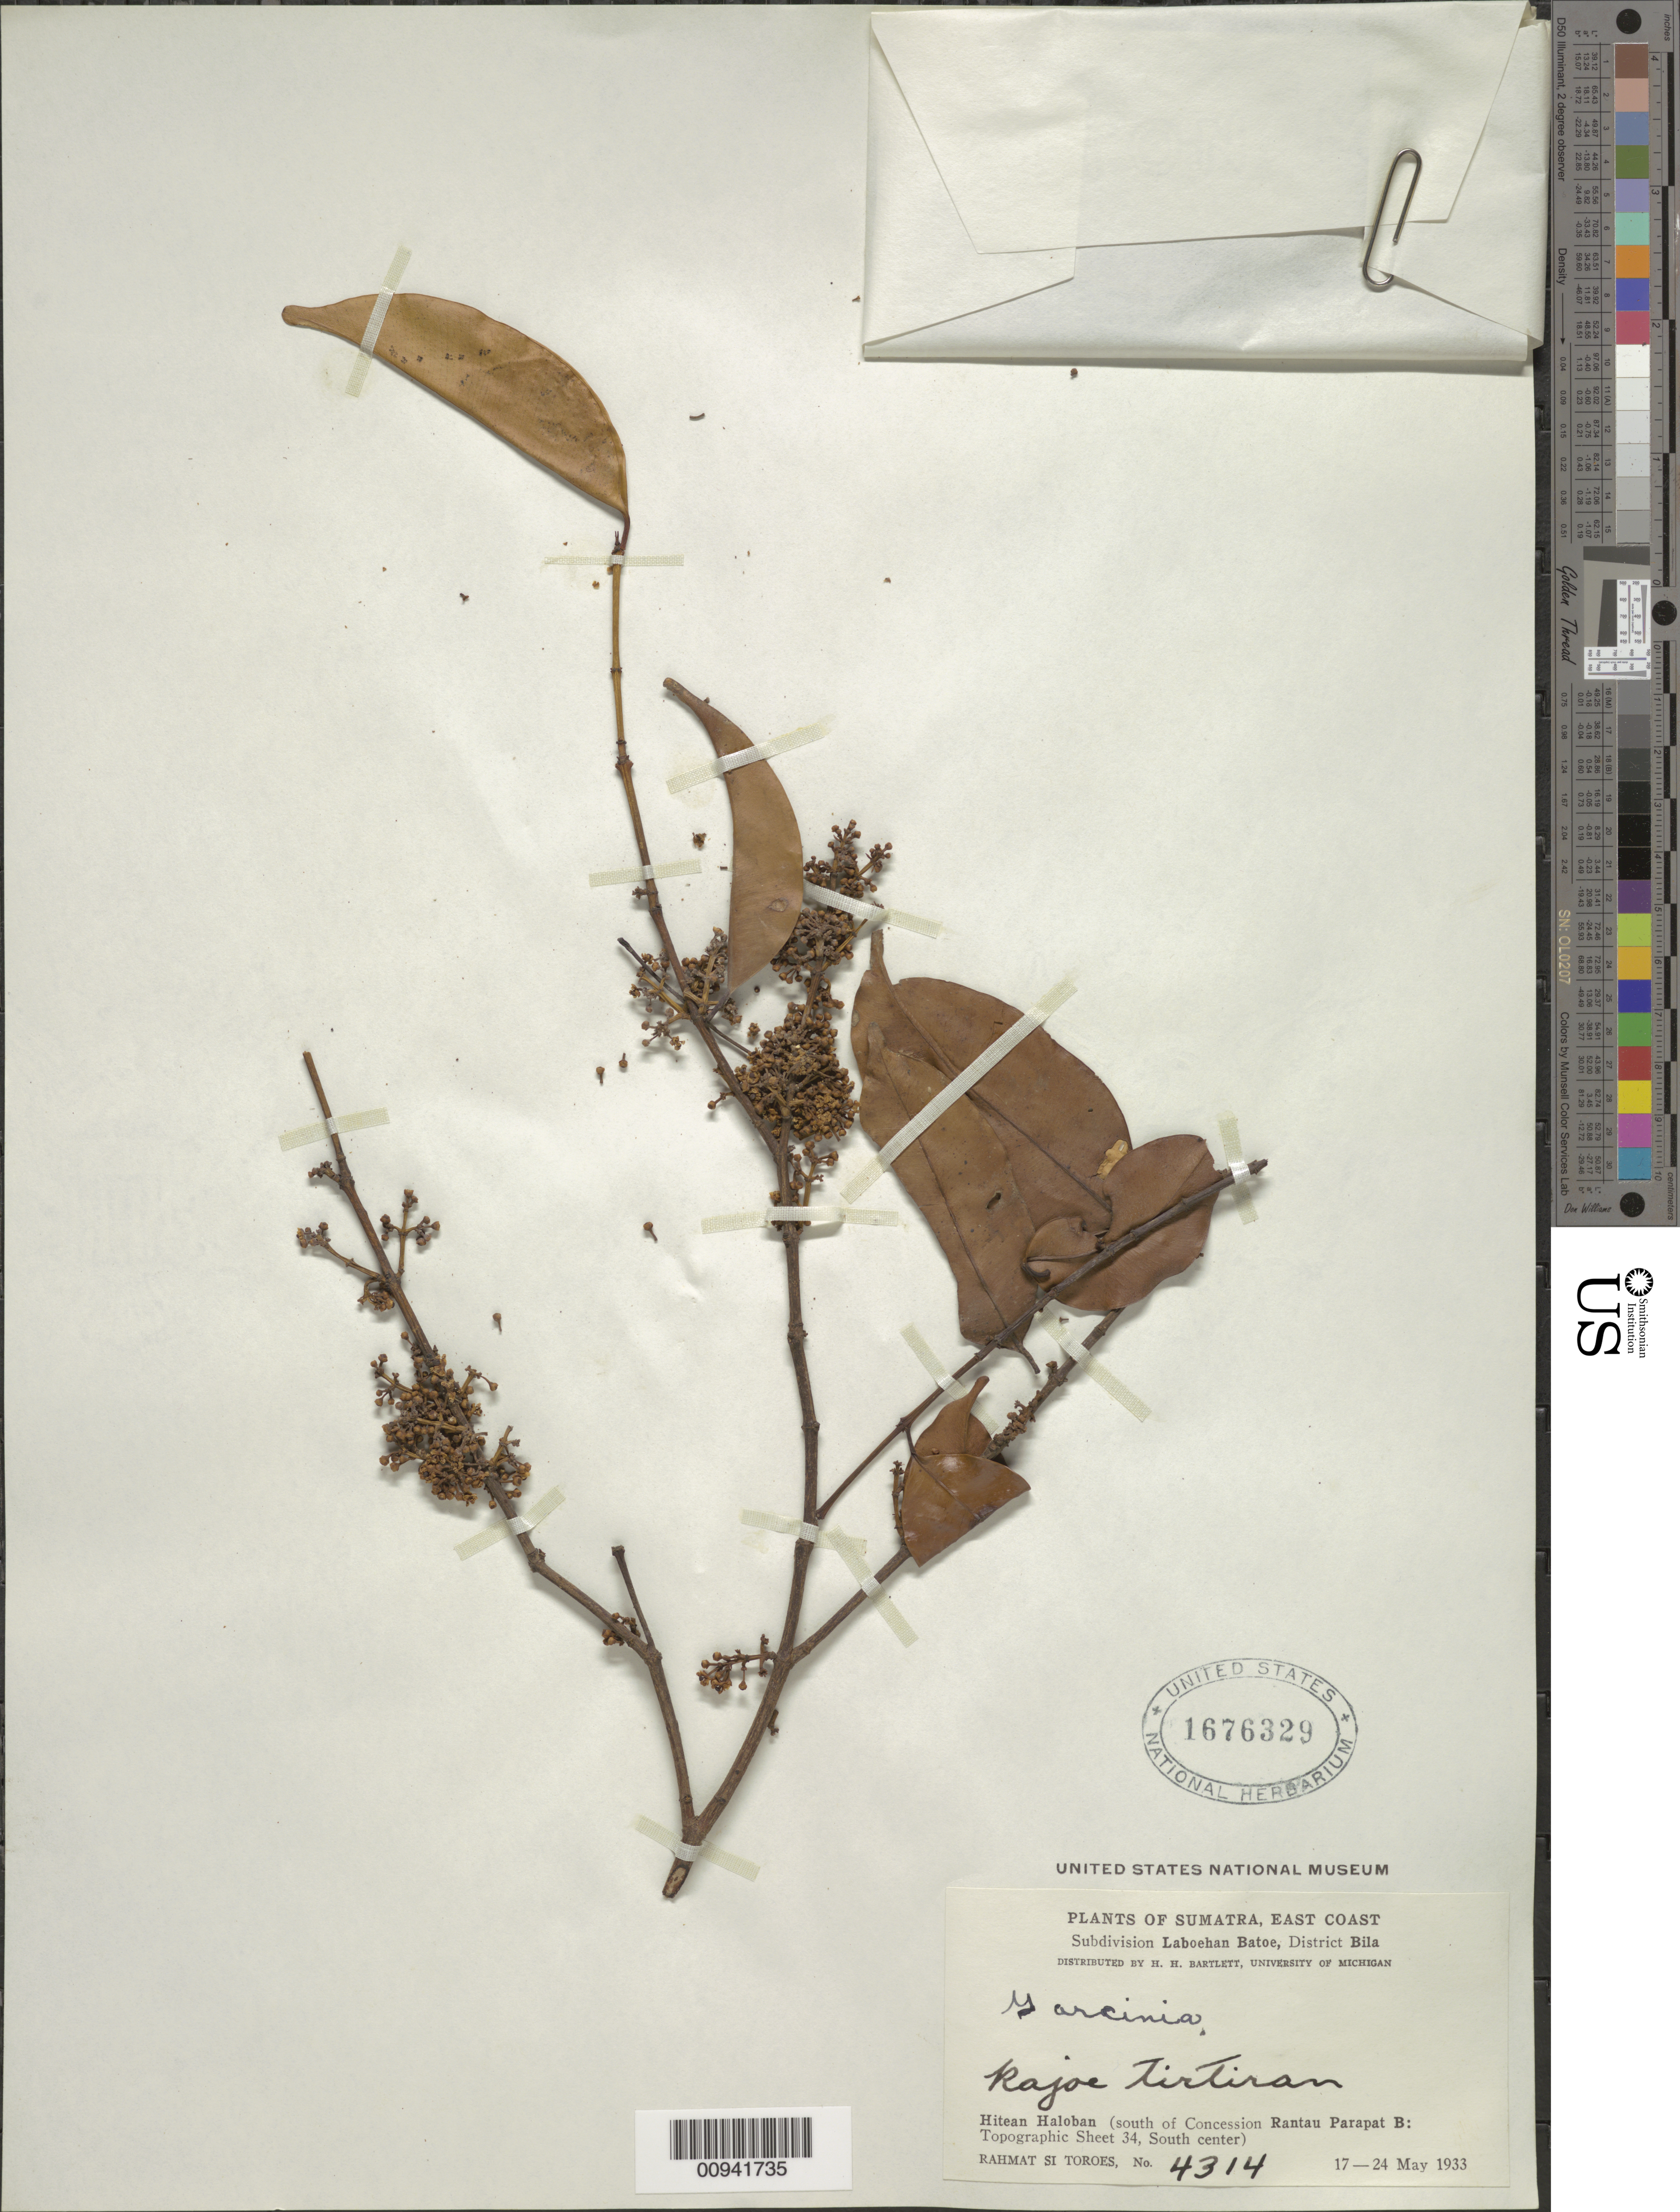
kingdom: Plantae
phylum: Tracheophyta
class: Magnoliopsida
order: Malpighiales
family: Clusiaceae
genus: Garcinia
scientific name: Garcinia sp.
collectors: Rahmat Si Boeea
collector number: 4314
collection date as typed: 17 May 1933 to 24 May 1933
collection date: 1933-05-17/1933-05-24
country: Indonesia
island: Sumatra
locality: Subdivision Laboehan Batoe, District Bila; Hitean Haloban (south of Concession Rantau parapat B: Topographic Sheet 34, South Center)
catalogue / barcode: US 1676329